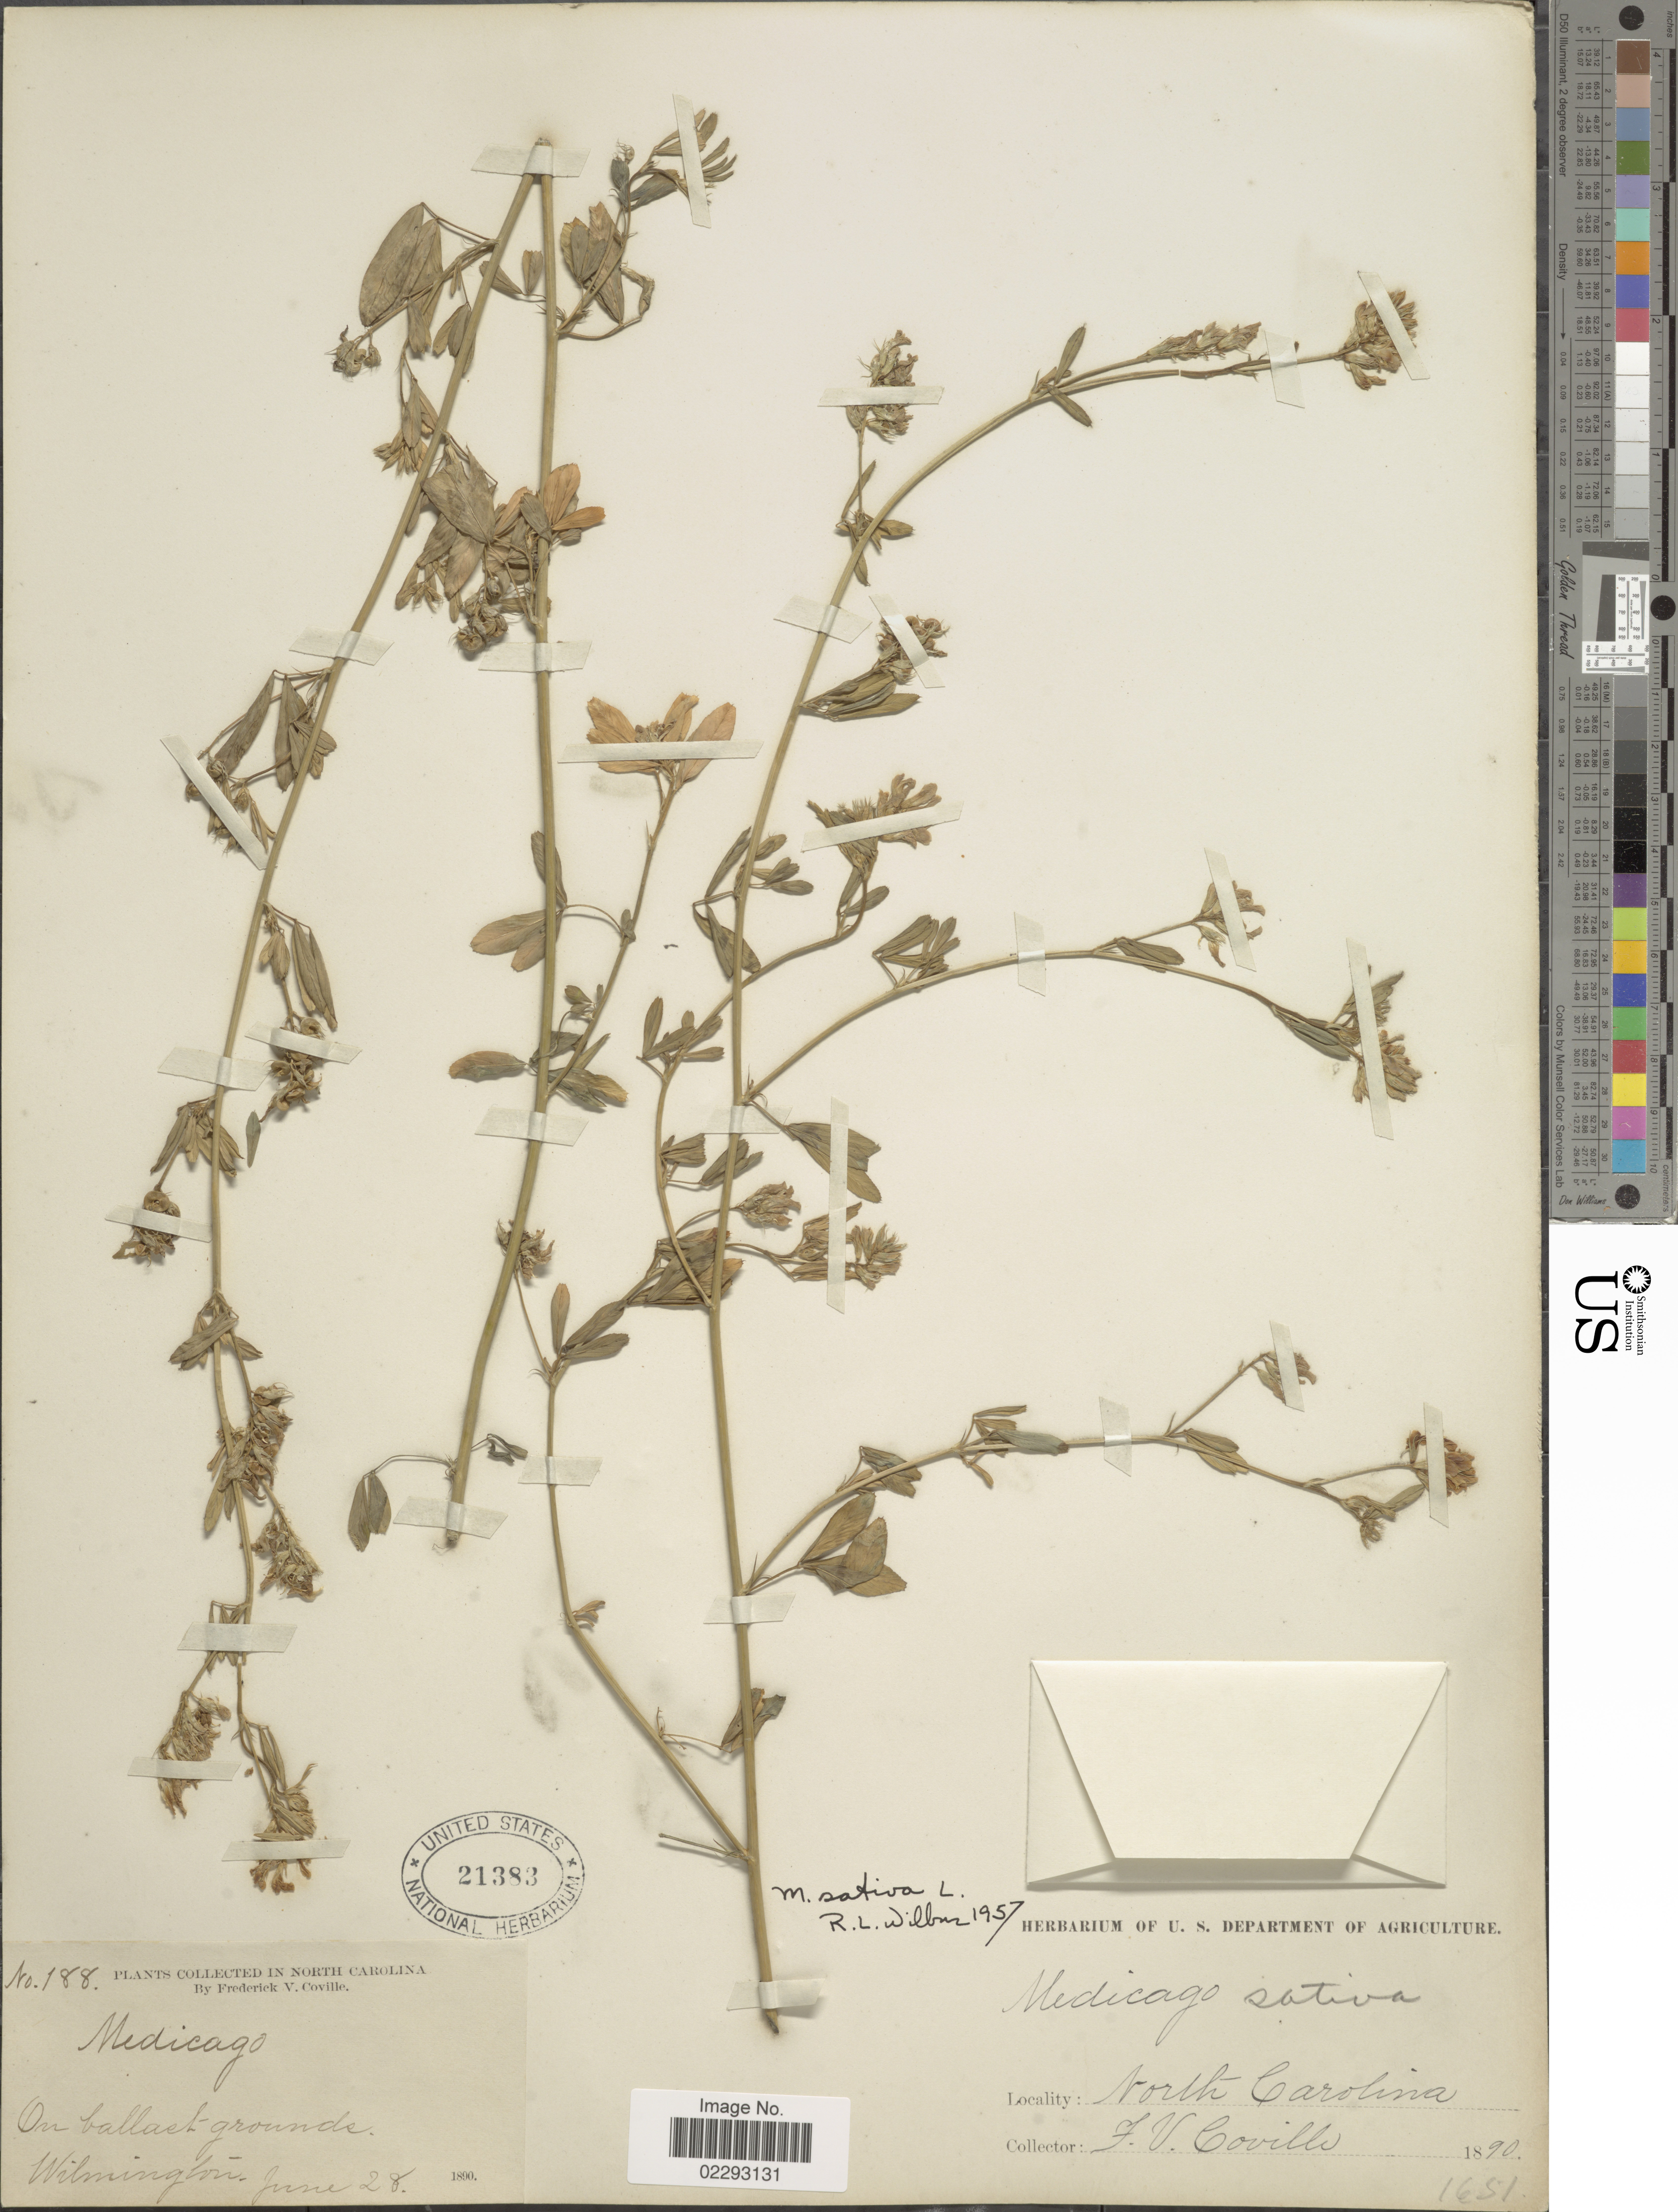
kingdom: Plantae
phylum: Tracheophyta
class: Magnoliopsida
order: Fabales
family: Fabaceae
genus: Medicago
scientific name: Medicago sativa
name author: L.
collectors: F. V. Coville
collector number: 188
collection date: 1890-06-28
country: United States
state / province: North Carolina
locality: On Ballast grouds. Wilmington.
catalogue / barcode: US 21383